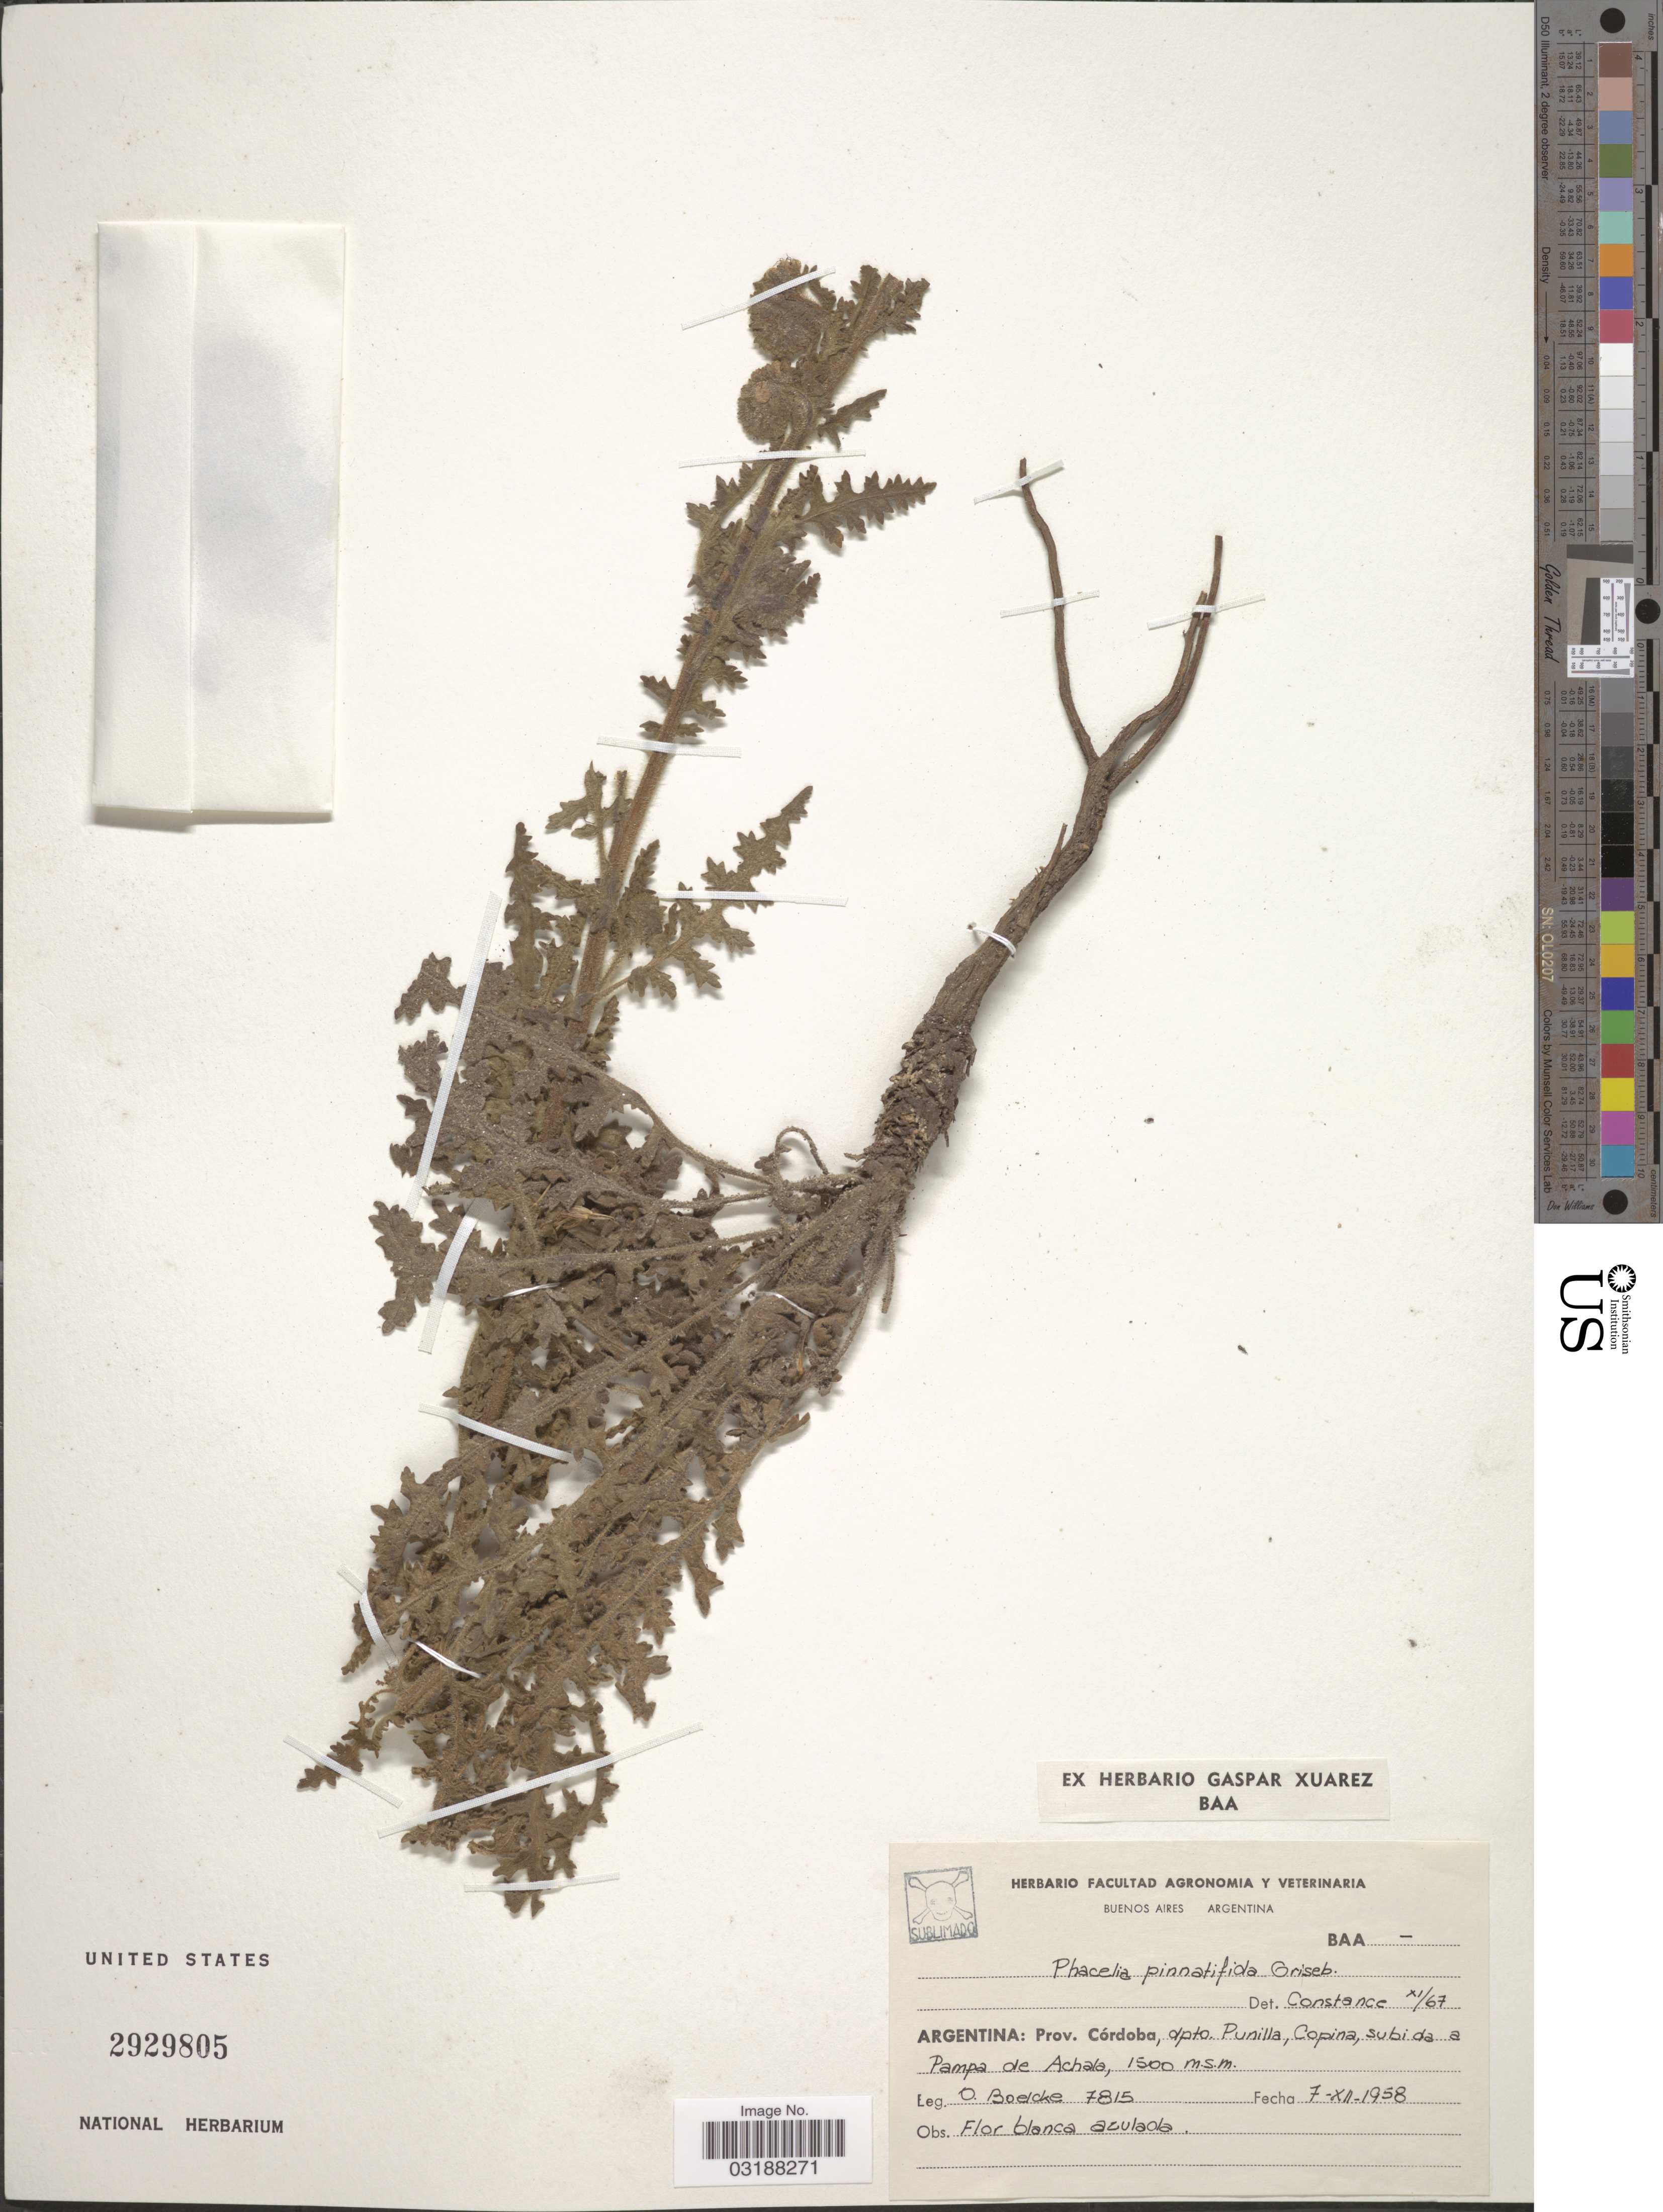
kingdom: Plantae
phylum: Tracheophyta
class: Magnoliopsida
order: Boraginales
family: Hydrophyllaceae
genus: Phacelia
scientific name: Phacelia pinnatifida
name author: Griseb. ex Wedd.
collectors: O. Boelcke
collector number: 7815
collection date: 1958-12-07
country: Argentina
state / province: Cordoba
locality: Prov. Córdoba, dpto. Punilla, Copina, subida a Pampa de Achala.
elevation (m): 1500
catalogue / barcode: US 2929805